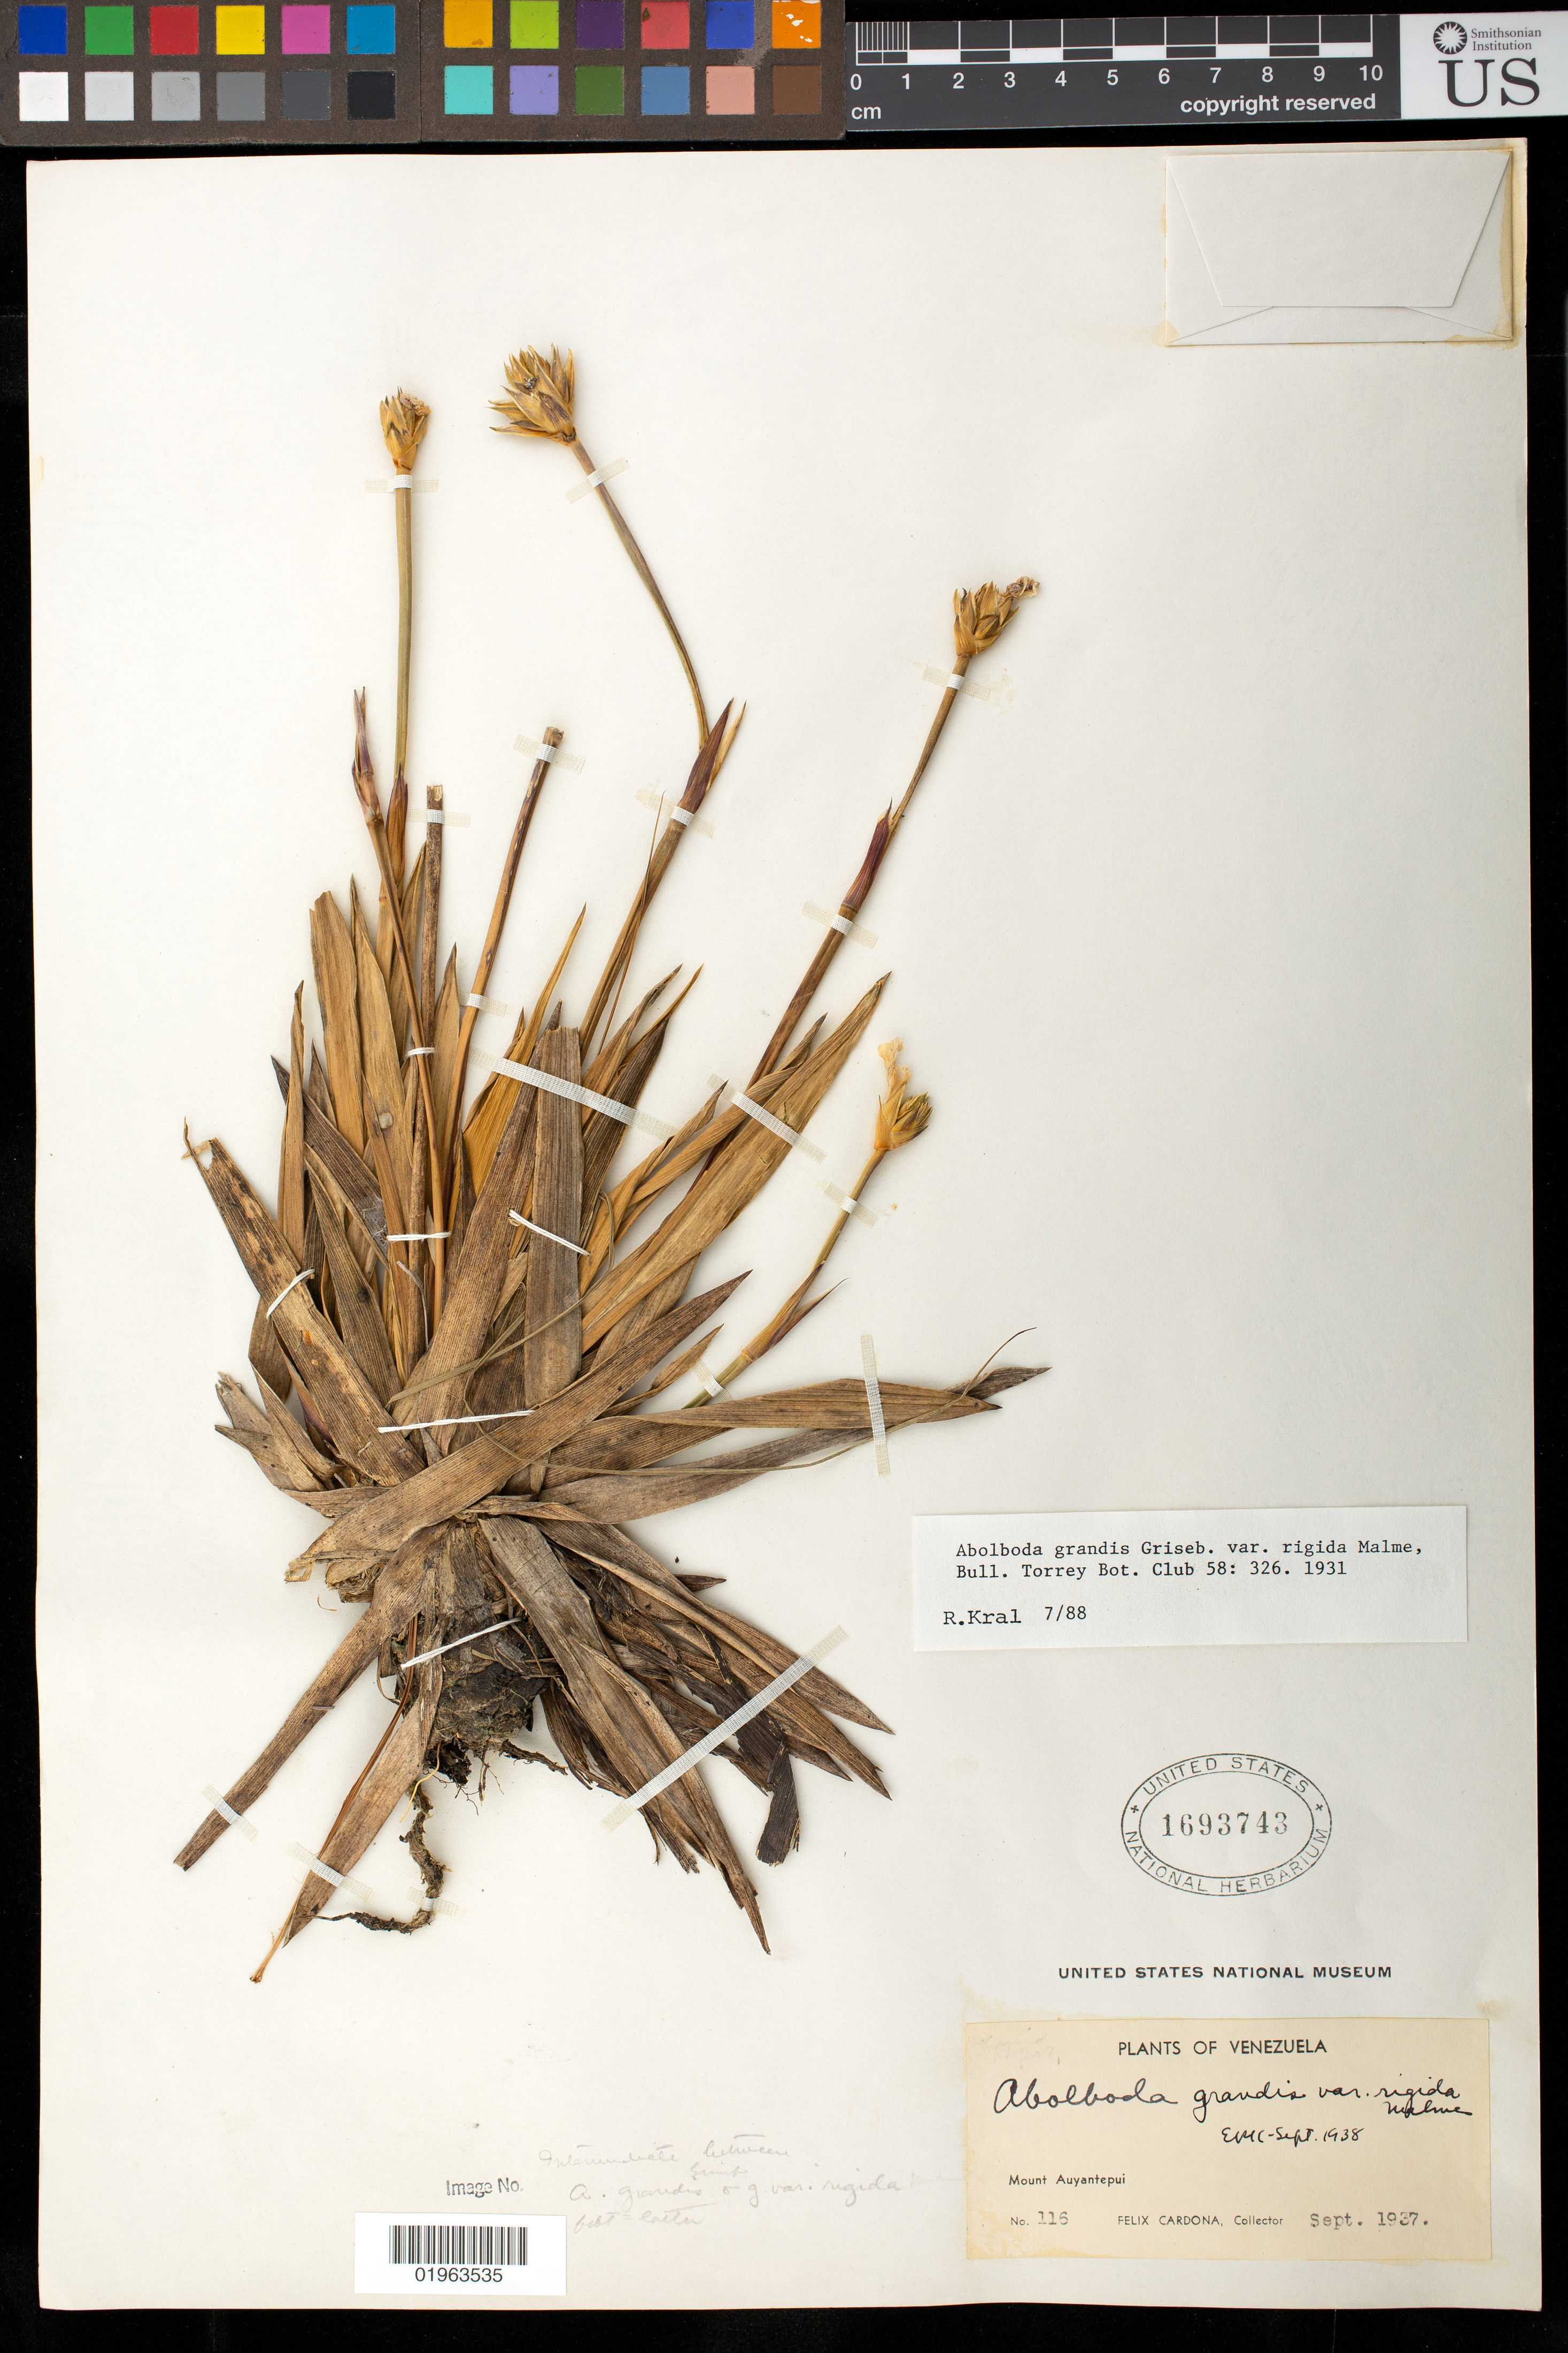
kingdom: Plantae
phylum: Tracheophyta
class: Liliopsida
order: Poales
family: Xyridaceae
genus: Abolboda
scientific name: Abolboda grandis var. rigida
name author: Malme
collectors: F. Cardona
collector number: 116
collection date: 1937-09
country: Venezuela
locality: Mount Auyantepui.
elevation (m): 1100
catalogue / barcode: US 1693743